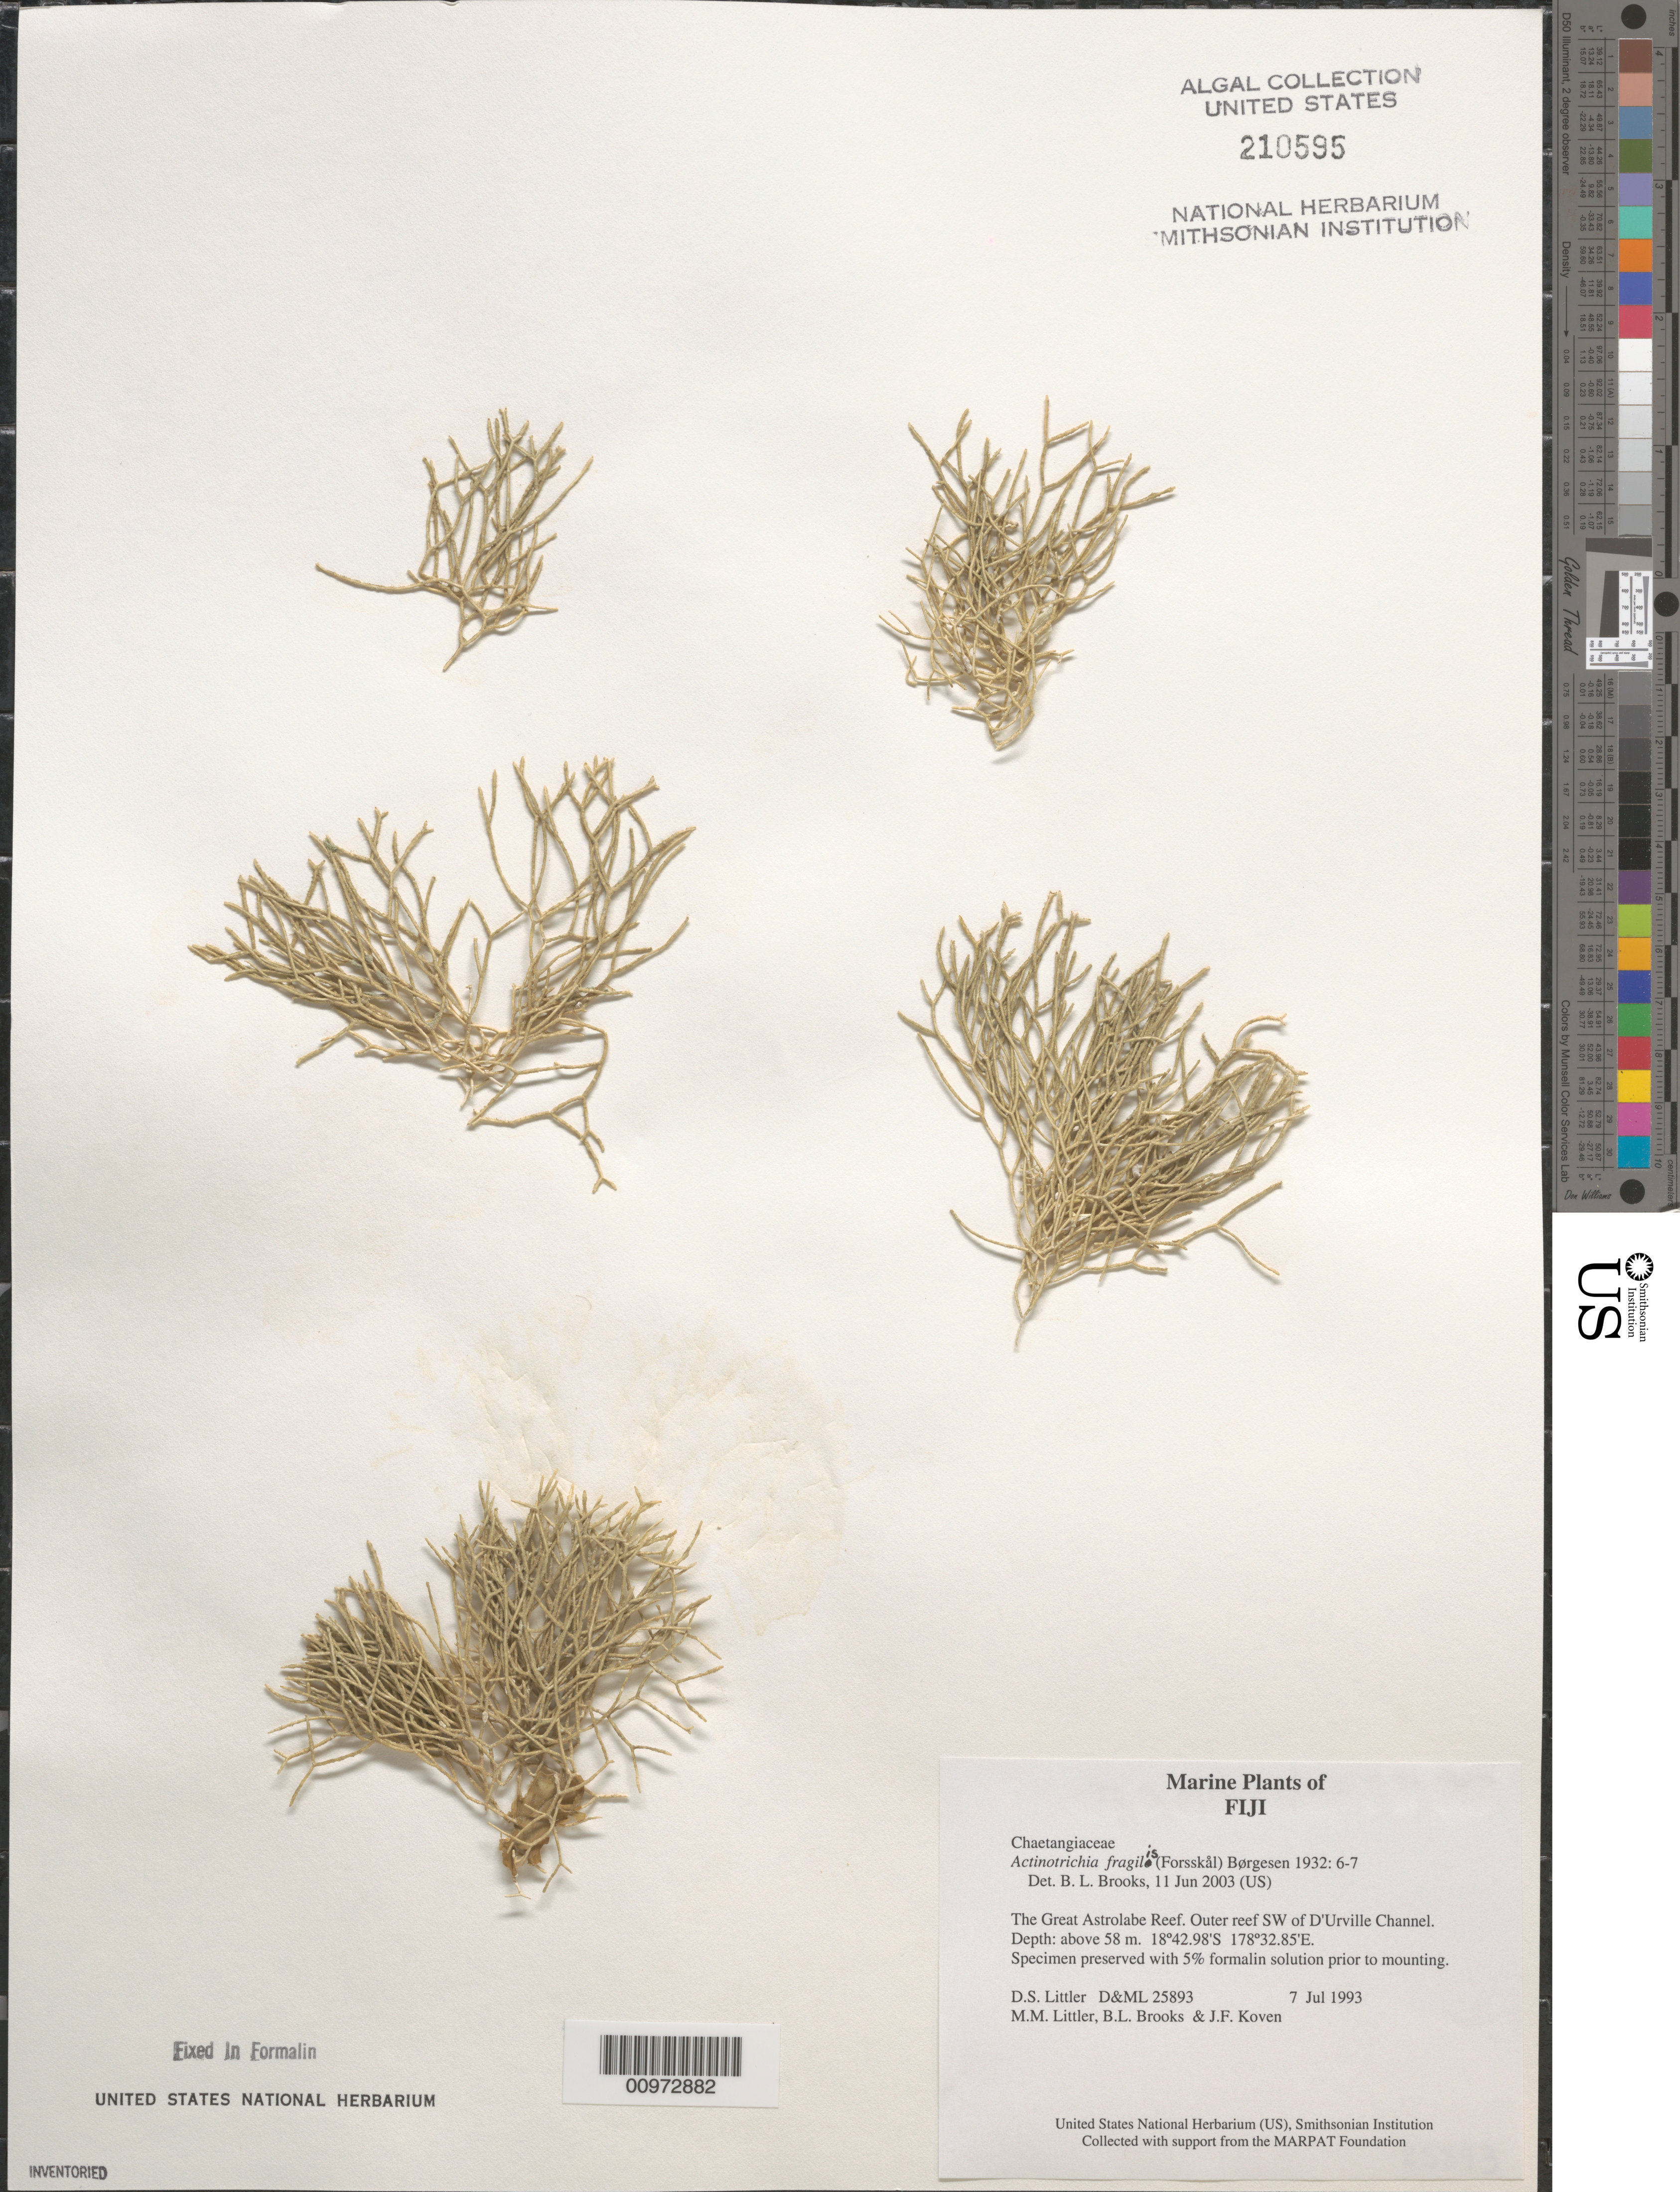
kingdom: Plantae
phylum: Rhodophyta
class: Florideophyceae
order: Nemaliales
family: Galaxauraceae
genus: Actinotrichia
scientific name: Actinotrichia fragilis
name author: (Forssk.) Børgesen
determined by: Brooks, B. L., (BOT), Smithsonian Institution - National Museum of Natural History (UNITED STATES)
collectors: D. S. Littler, M. M. Littler, B. Brooks & J. Koven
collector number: D&ML 25893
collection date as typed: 07 Jul 1993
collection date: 1993-07-07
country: Fiji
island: Great Astrolabe Reef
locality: Great Astrolabe Reef, outer reef southwest of D'Urville Channel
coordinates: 18 42.98'S, 178 32.85'E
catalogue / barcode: US 210595